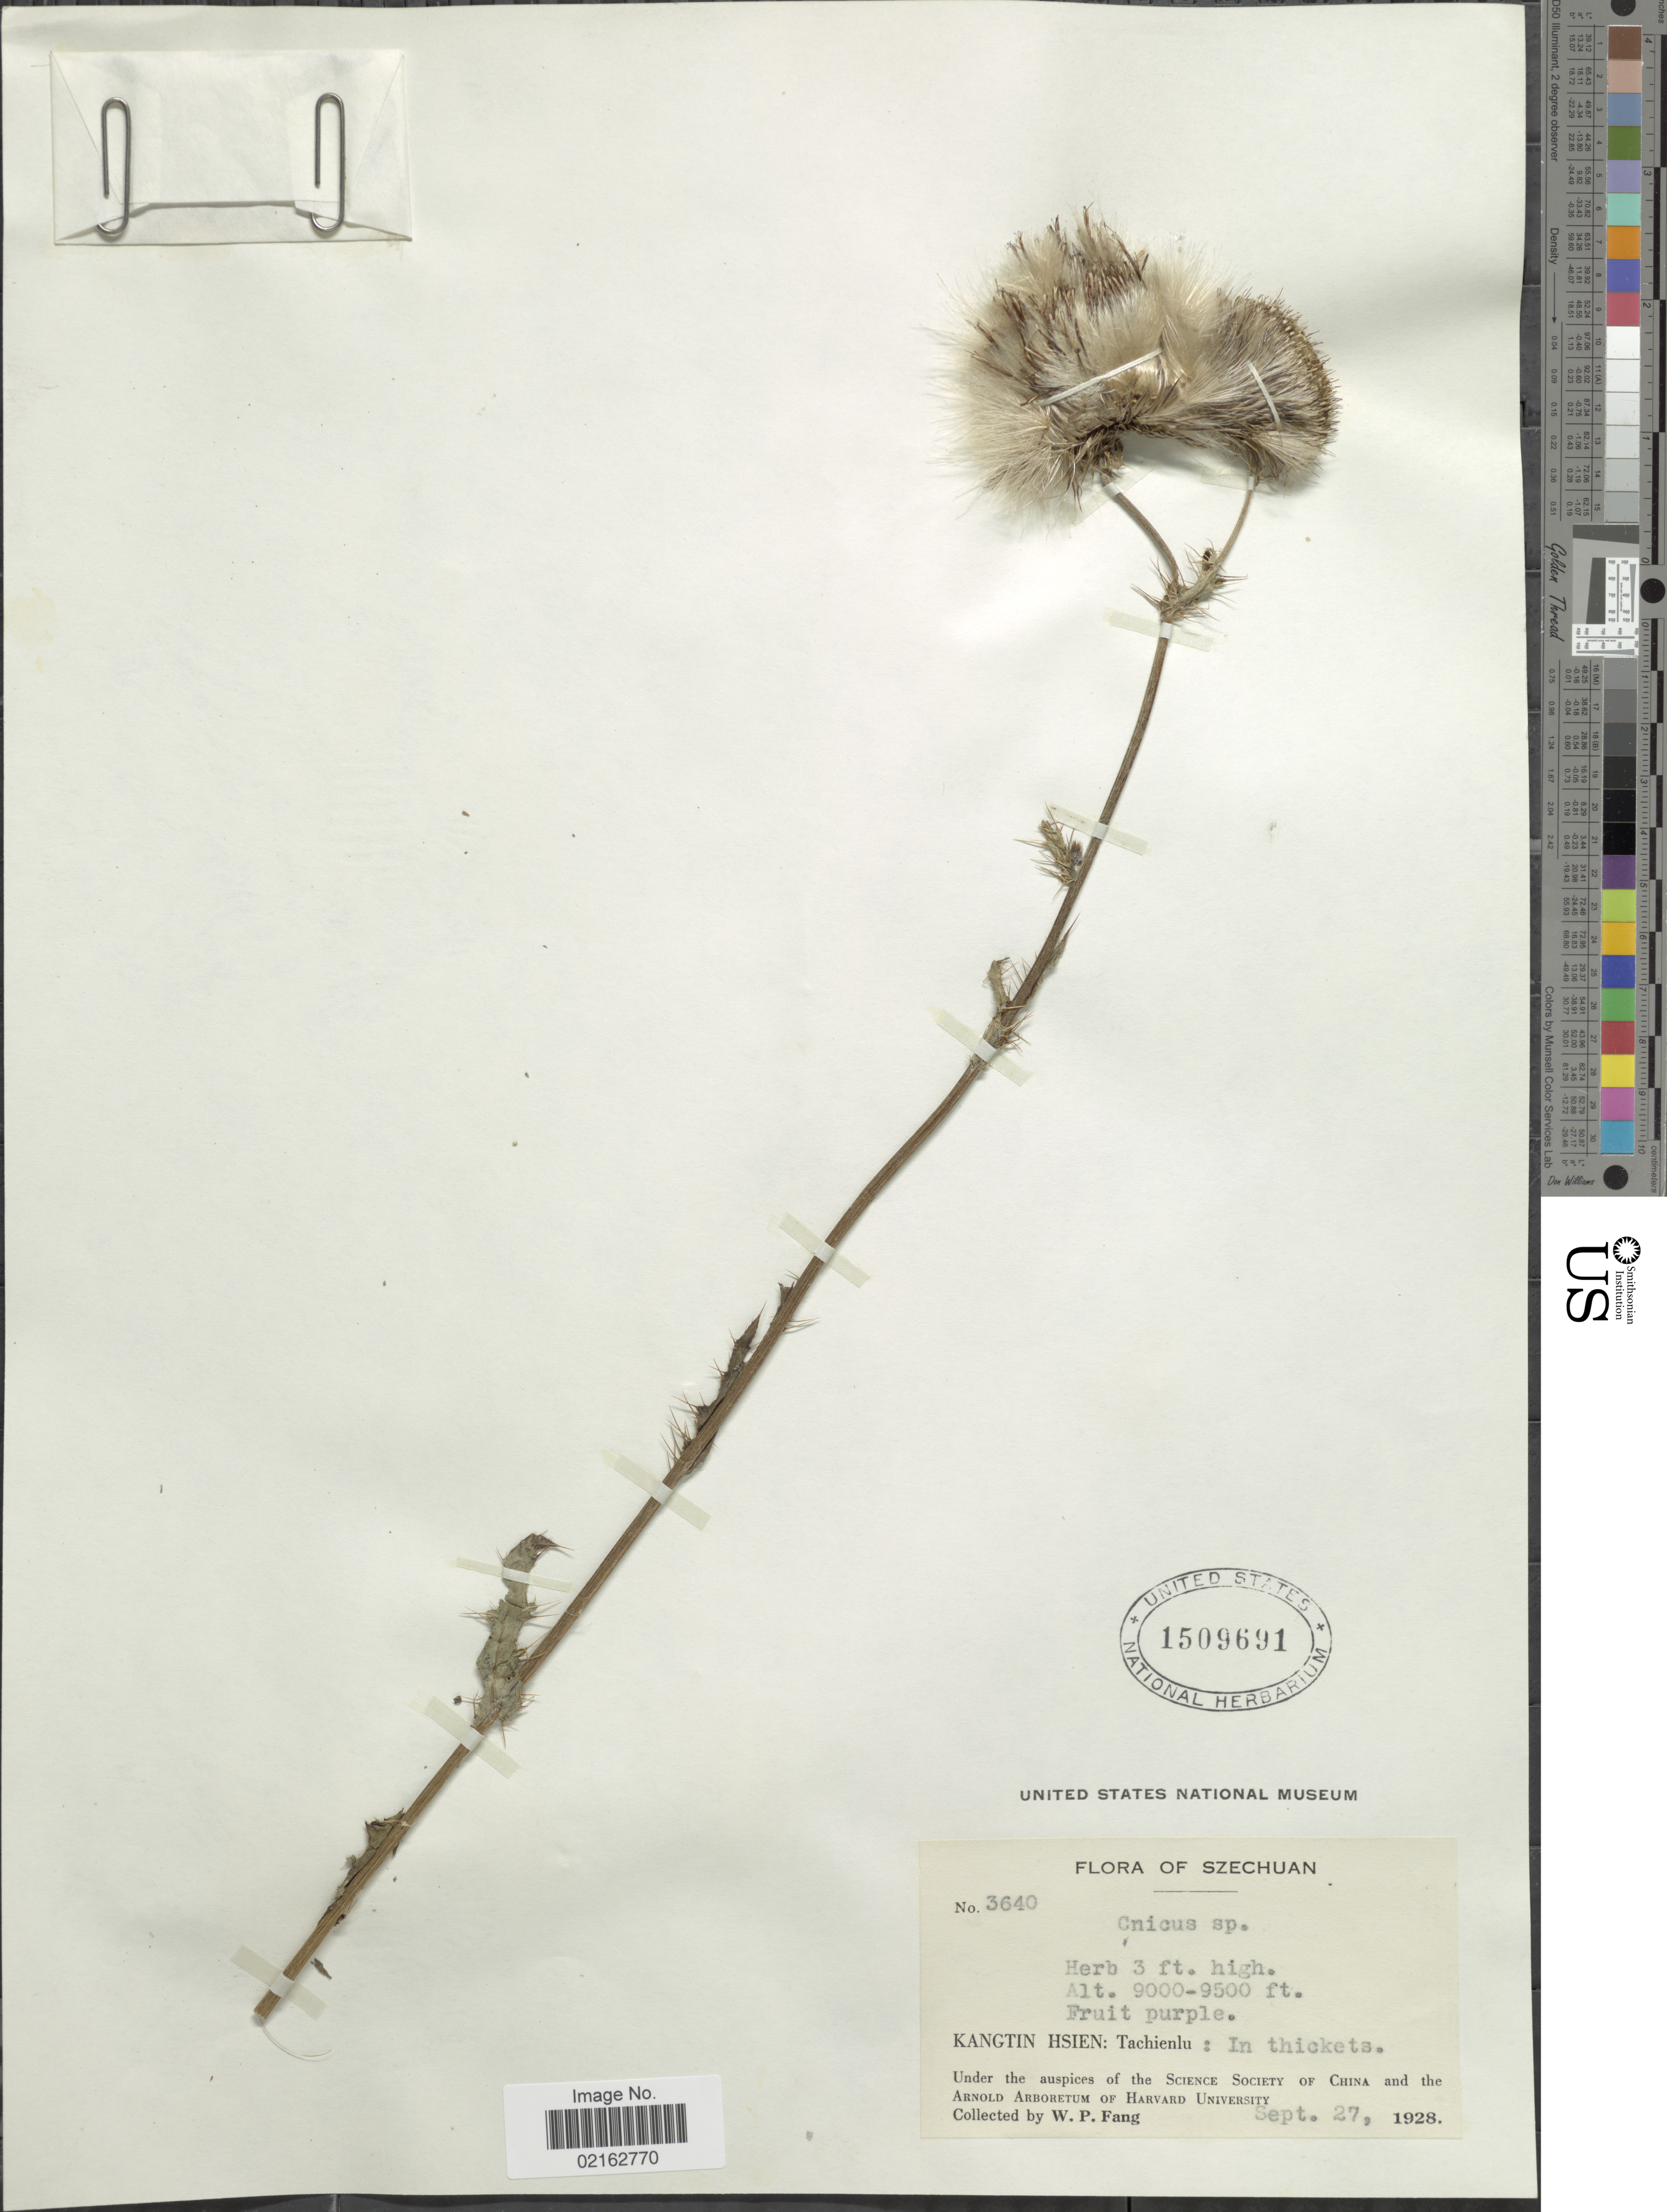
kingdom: Plantae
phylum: Tracheophyta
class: Magnoliopsida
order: Asterales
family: Asteraceae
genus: Cirsium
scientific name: Cirsium sp.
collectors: W. P. Fang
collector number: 3640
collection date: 1928-09-27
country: China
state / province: Sichuan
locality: Szechuan. Kangtin Hsien: Tachienlu: In thickets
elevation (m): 2743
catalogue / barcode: US 1509691